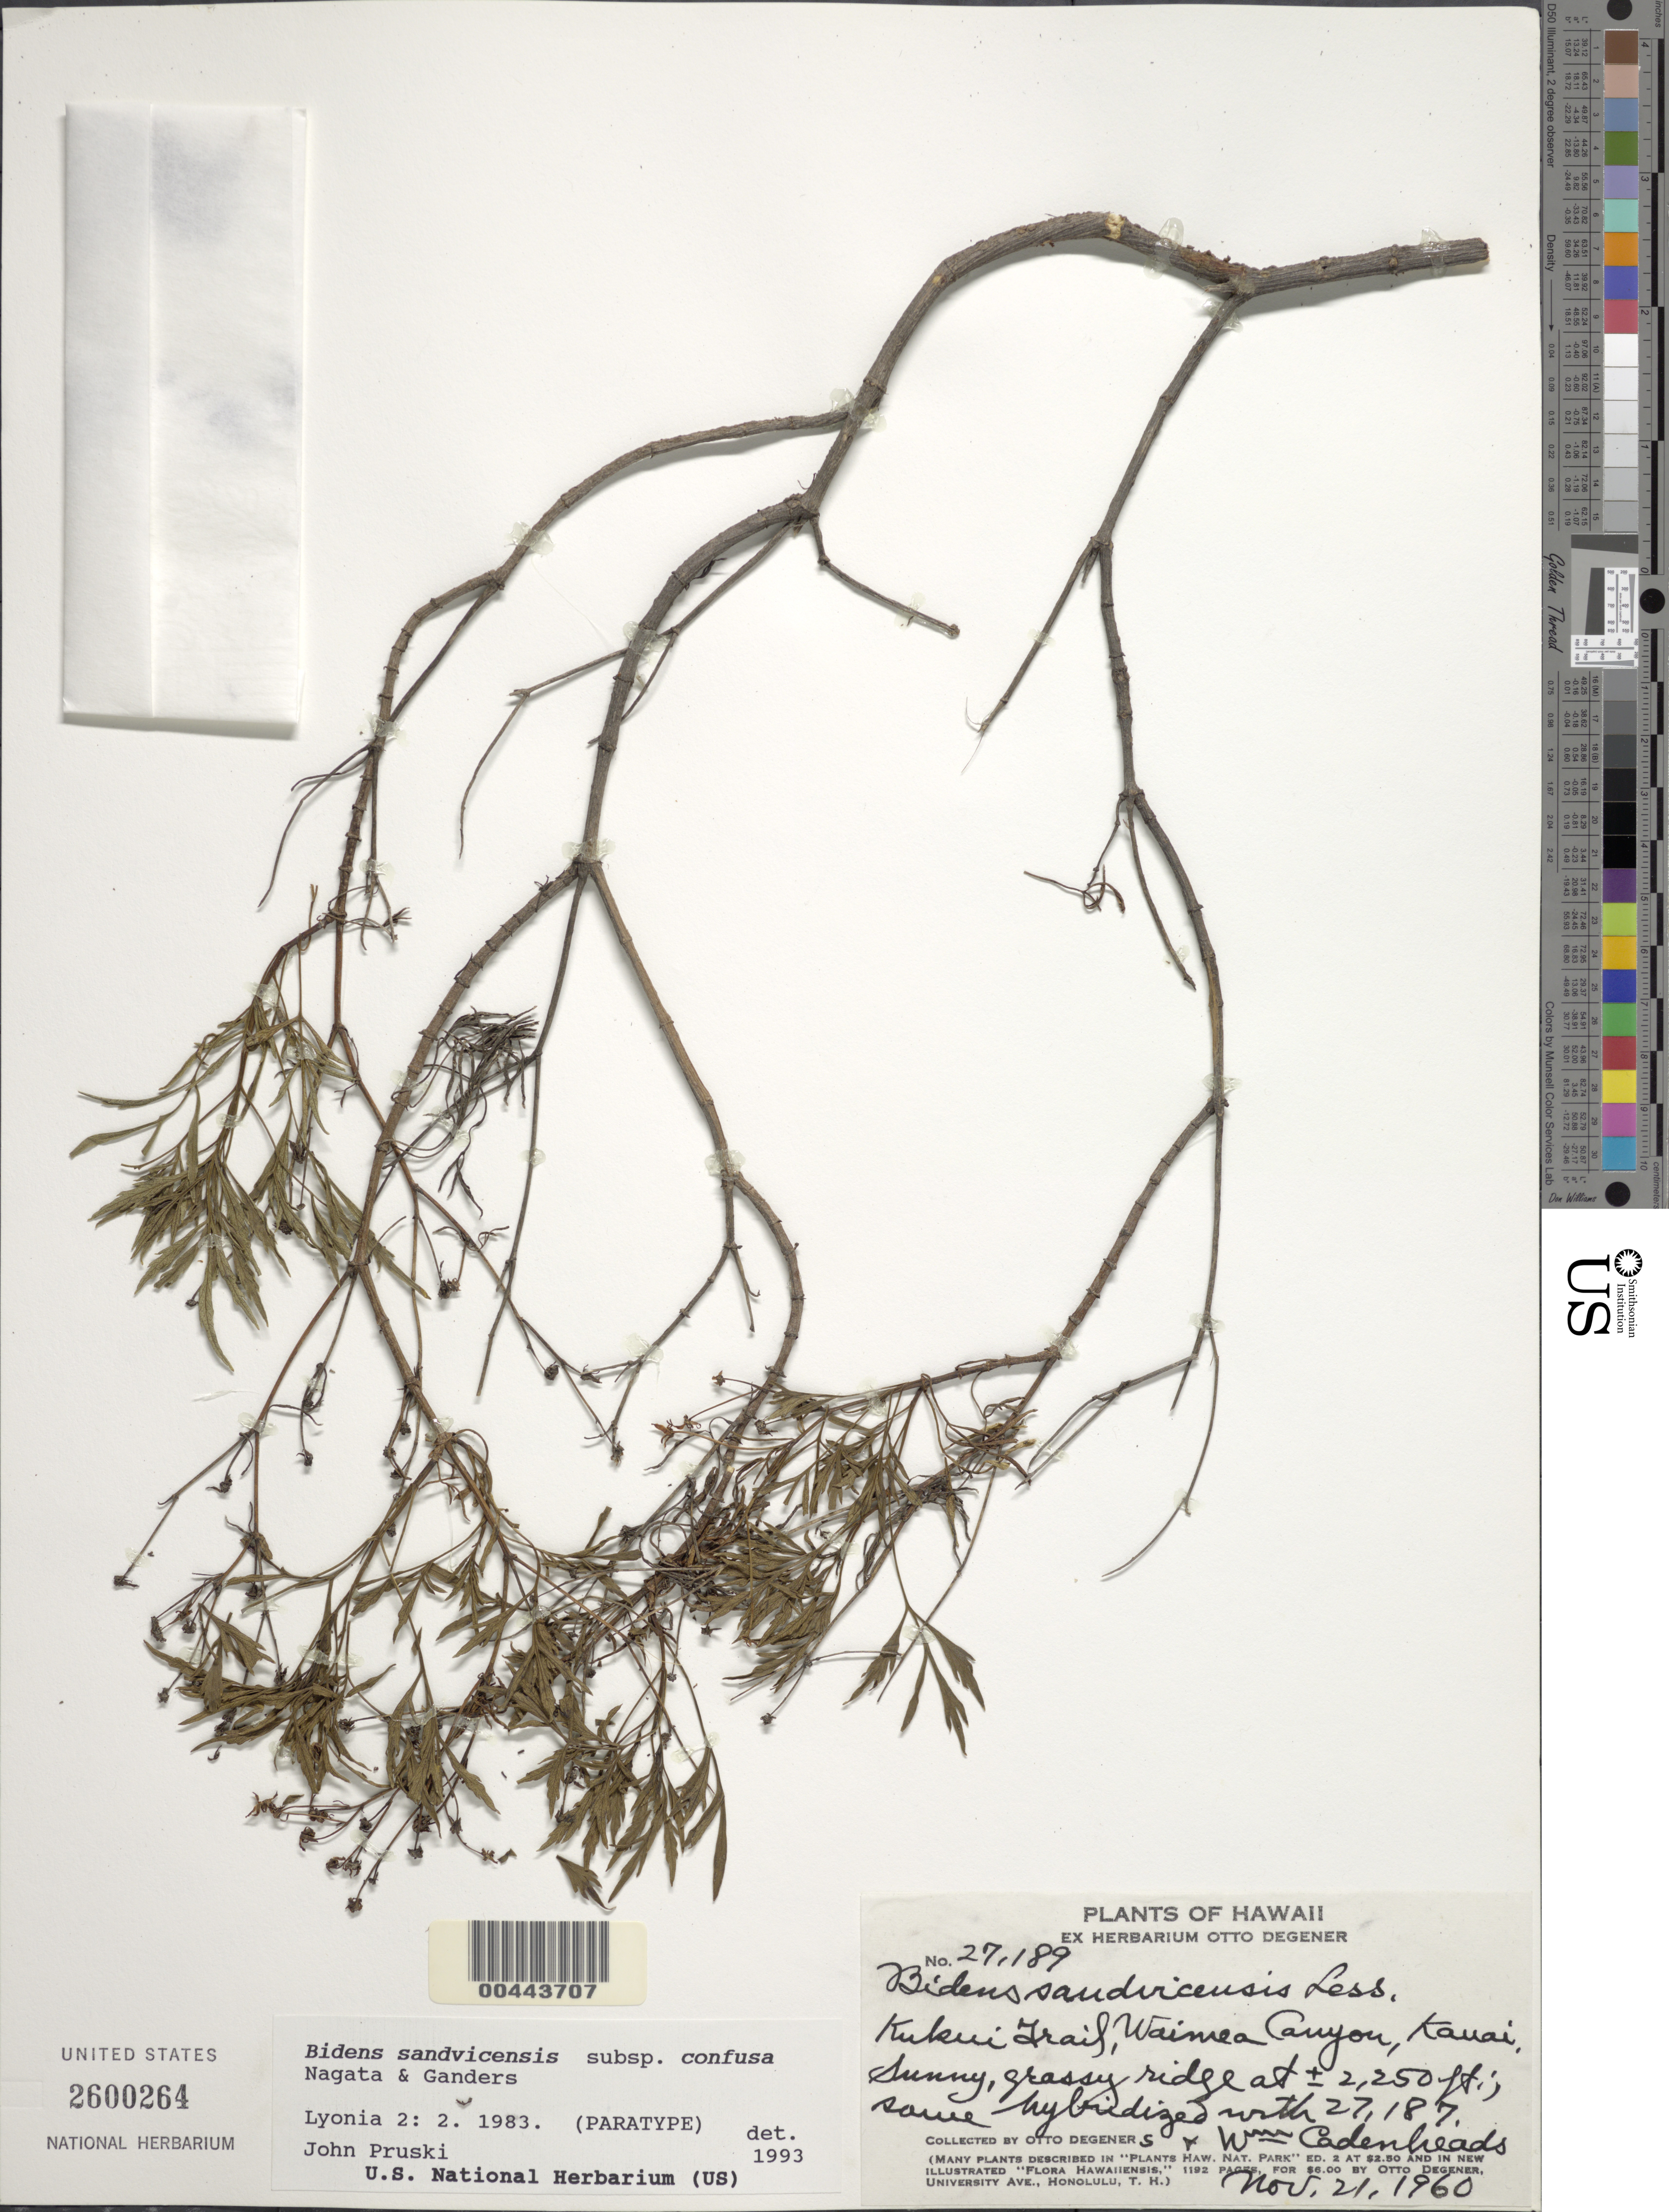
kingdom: Plantae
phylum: Tracheophyta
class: Magnoliopsida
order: Asterales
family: Asteraceae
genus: Bidens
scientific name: Bidens sandvicensis subsp. confusa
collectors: O. Degener & W. Cadenheads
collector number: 27189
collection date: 1960-11-21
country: United States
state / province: Hawaii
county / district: Kauai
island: Kaua'i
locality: Hawaii Kukui trail, Waimea Canyon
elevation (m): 686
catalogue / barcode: US 2600264